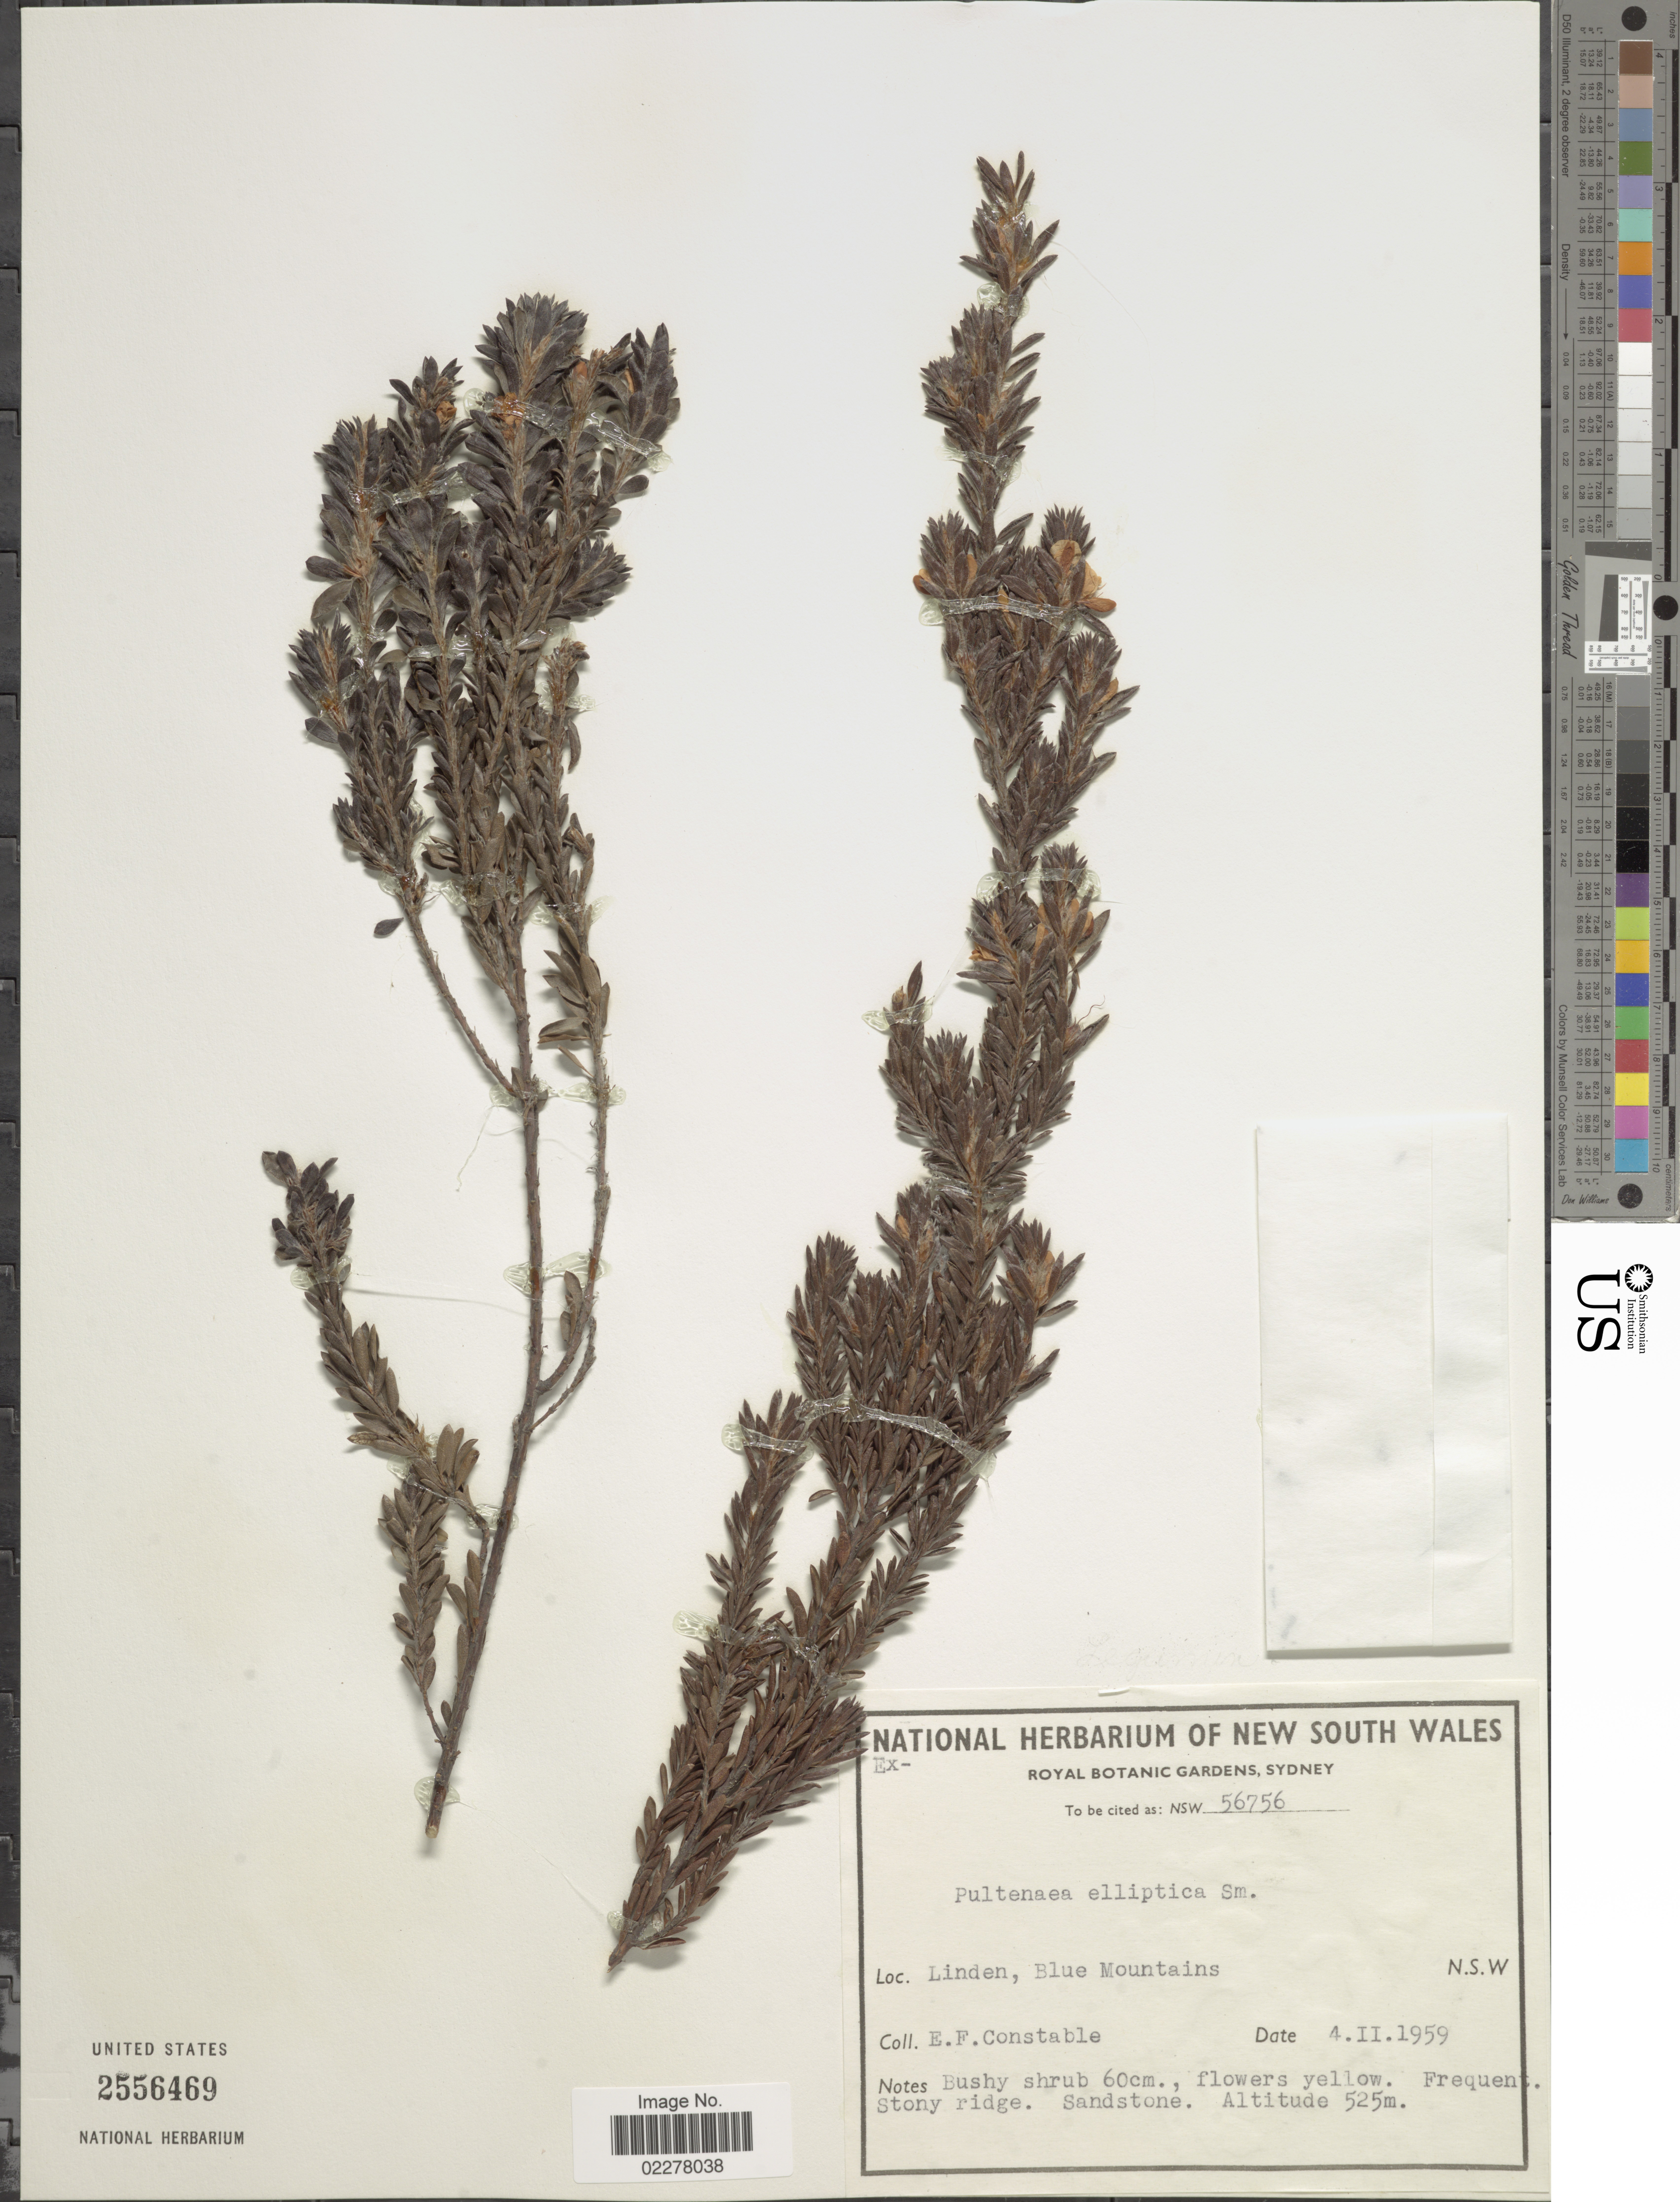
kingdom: Plantae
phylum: Tracheophyta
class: Magnoliopsida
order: Fabales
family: Fabaceae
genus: Pultenaea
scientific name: Pultenaea tuberculata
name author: Pers.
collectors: E. F. Constable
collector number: NSW 56756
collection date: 1959-02-04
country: Australia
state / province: New South Wales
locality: Linden, Blue Mountains. N.S.W.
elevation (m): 525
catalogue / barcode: US 2556469